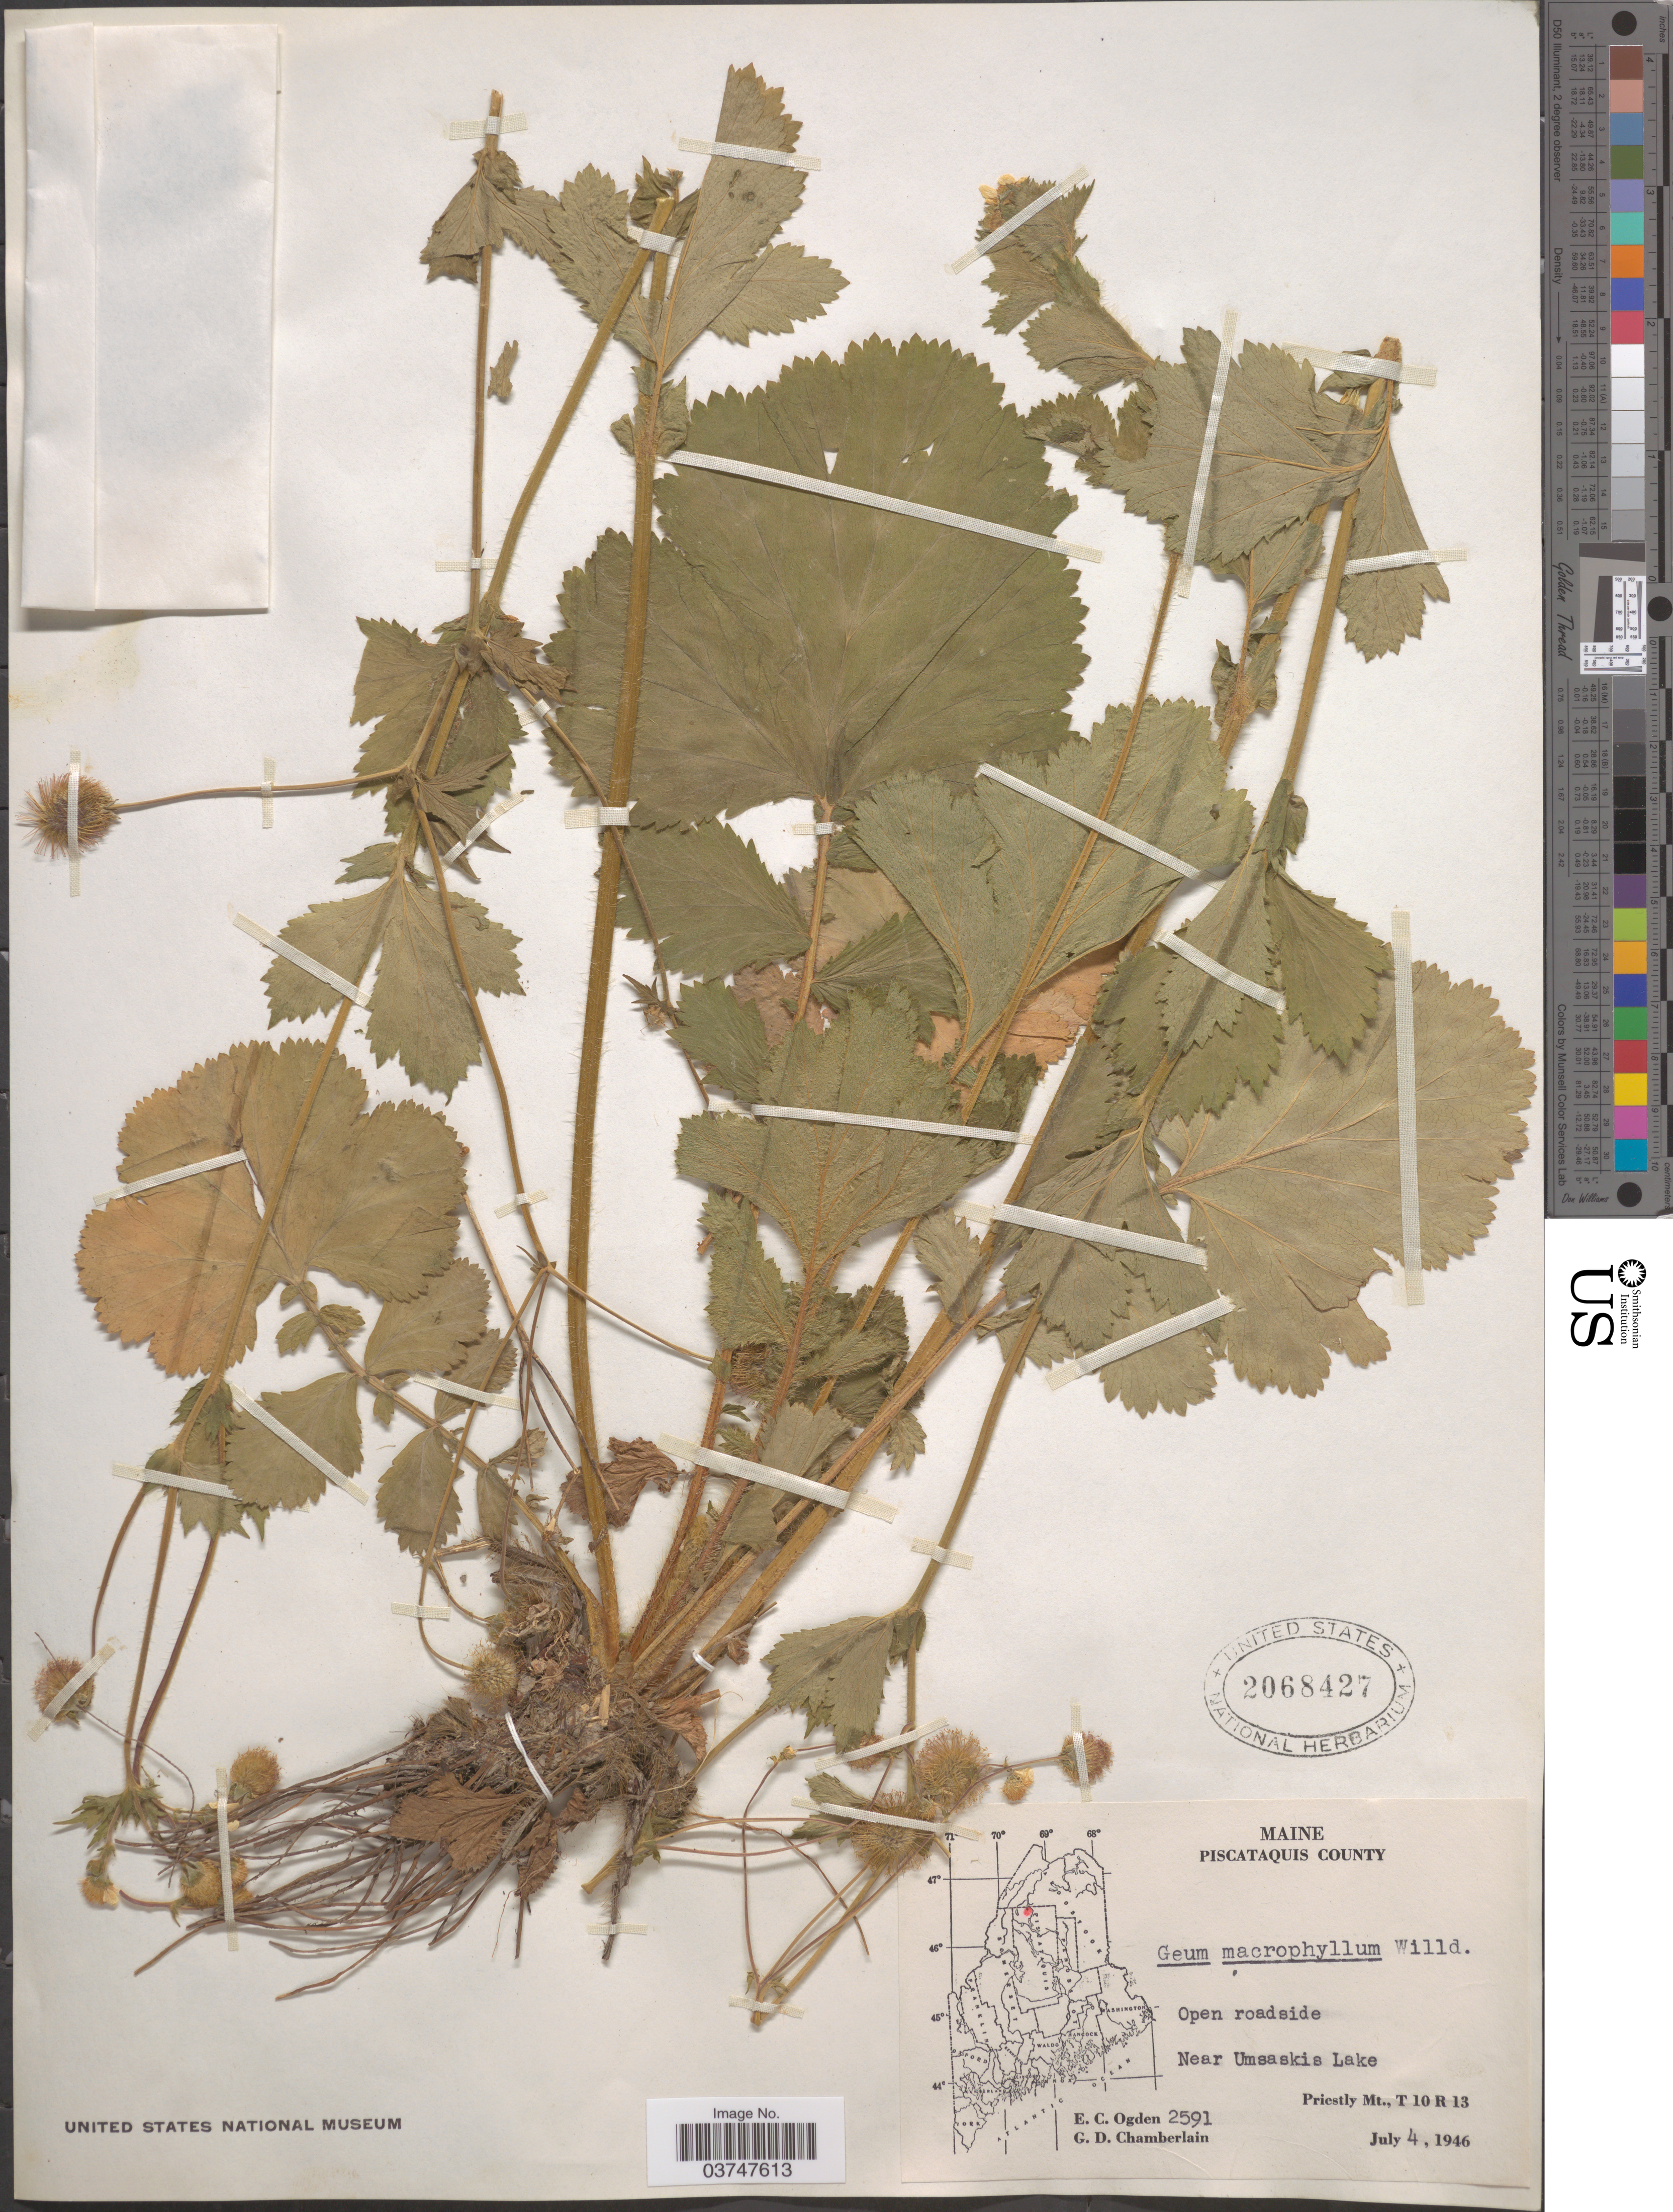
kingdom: Plantae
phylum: Tracheophyta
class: Magnoliopsida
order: Rosales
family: Rosaceae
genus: Geum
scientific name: Geum macrophyllum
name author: Willd.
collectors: E. Ogden & G. D. Chamberlain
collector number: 2591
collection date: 1946-07-04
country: United States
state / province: Maine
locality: Piscataquis County. Open roadside, Near Umsaskis Lake. Priestly Mt., T 10 R 13.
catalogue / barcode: US 2068427